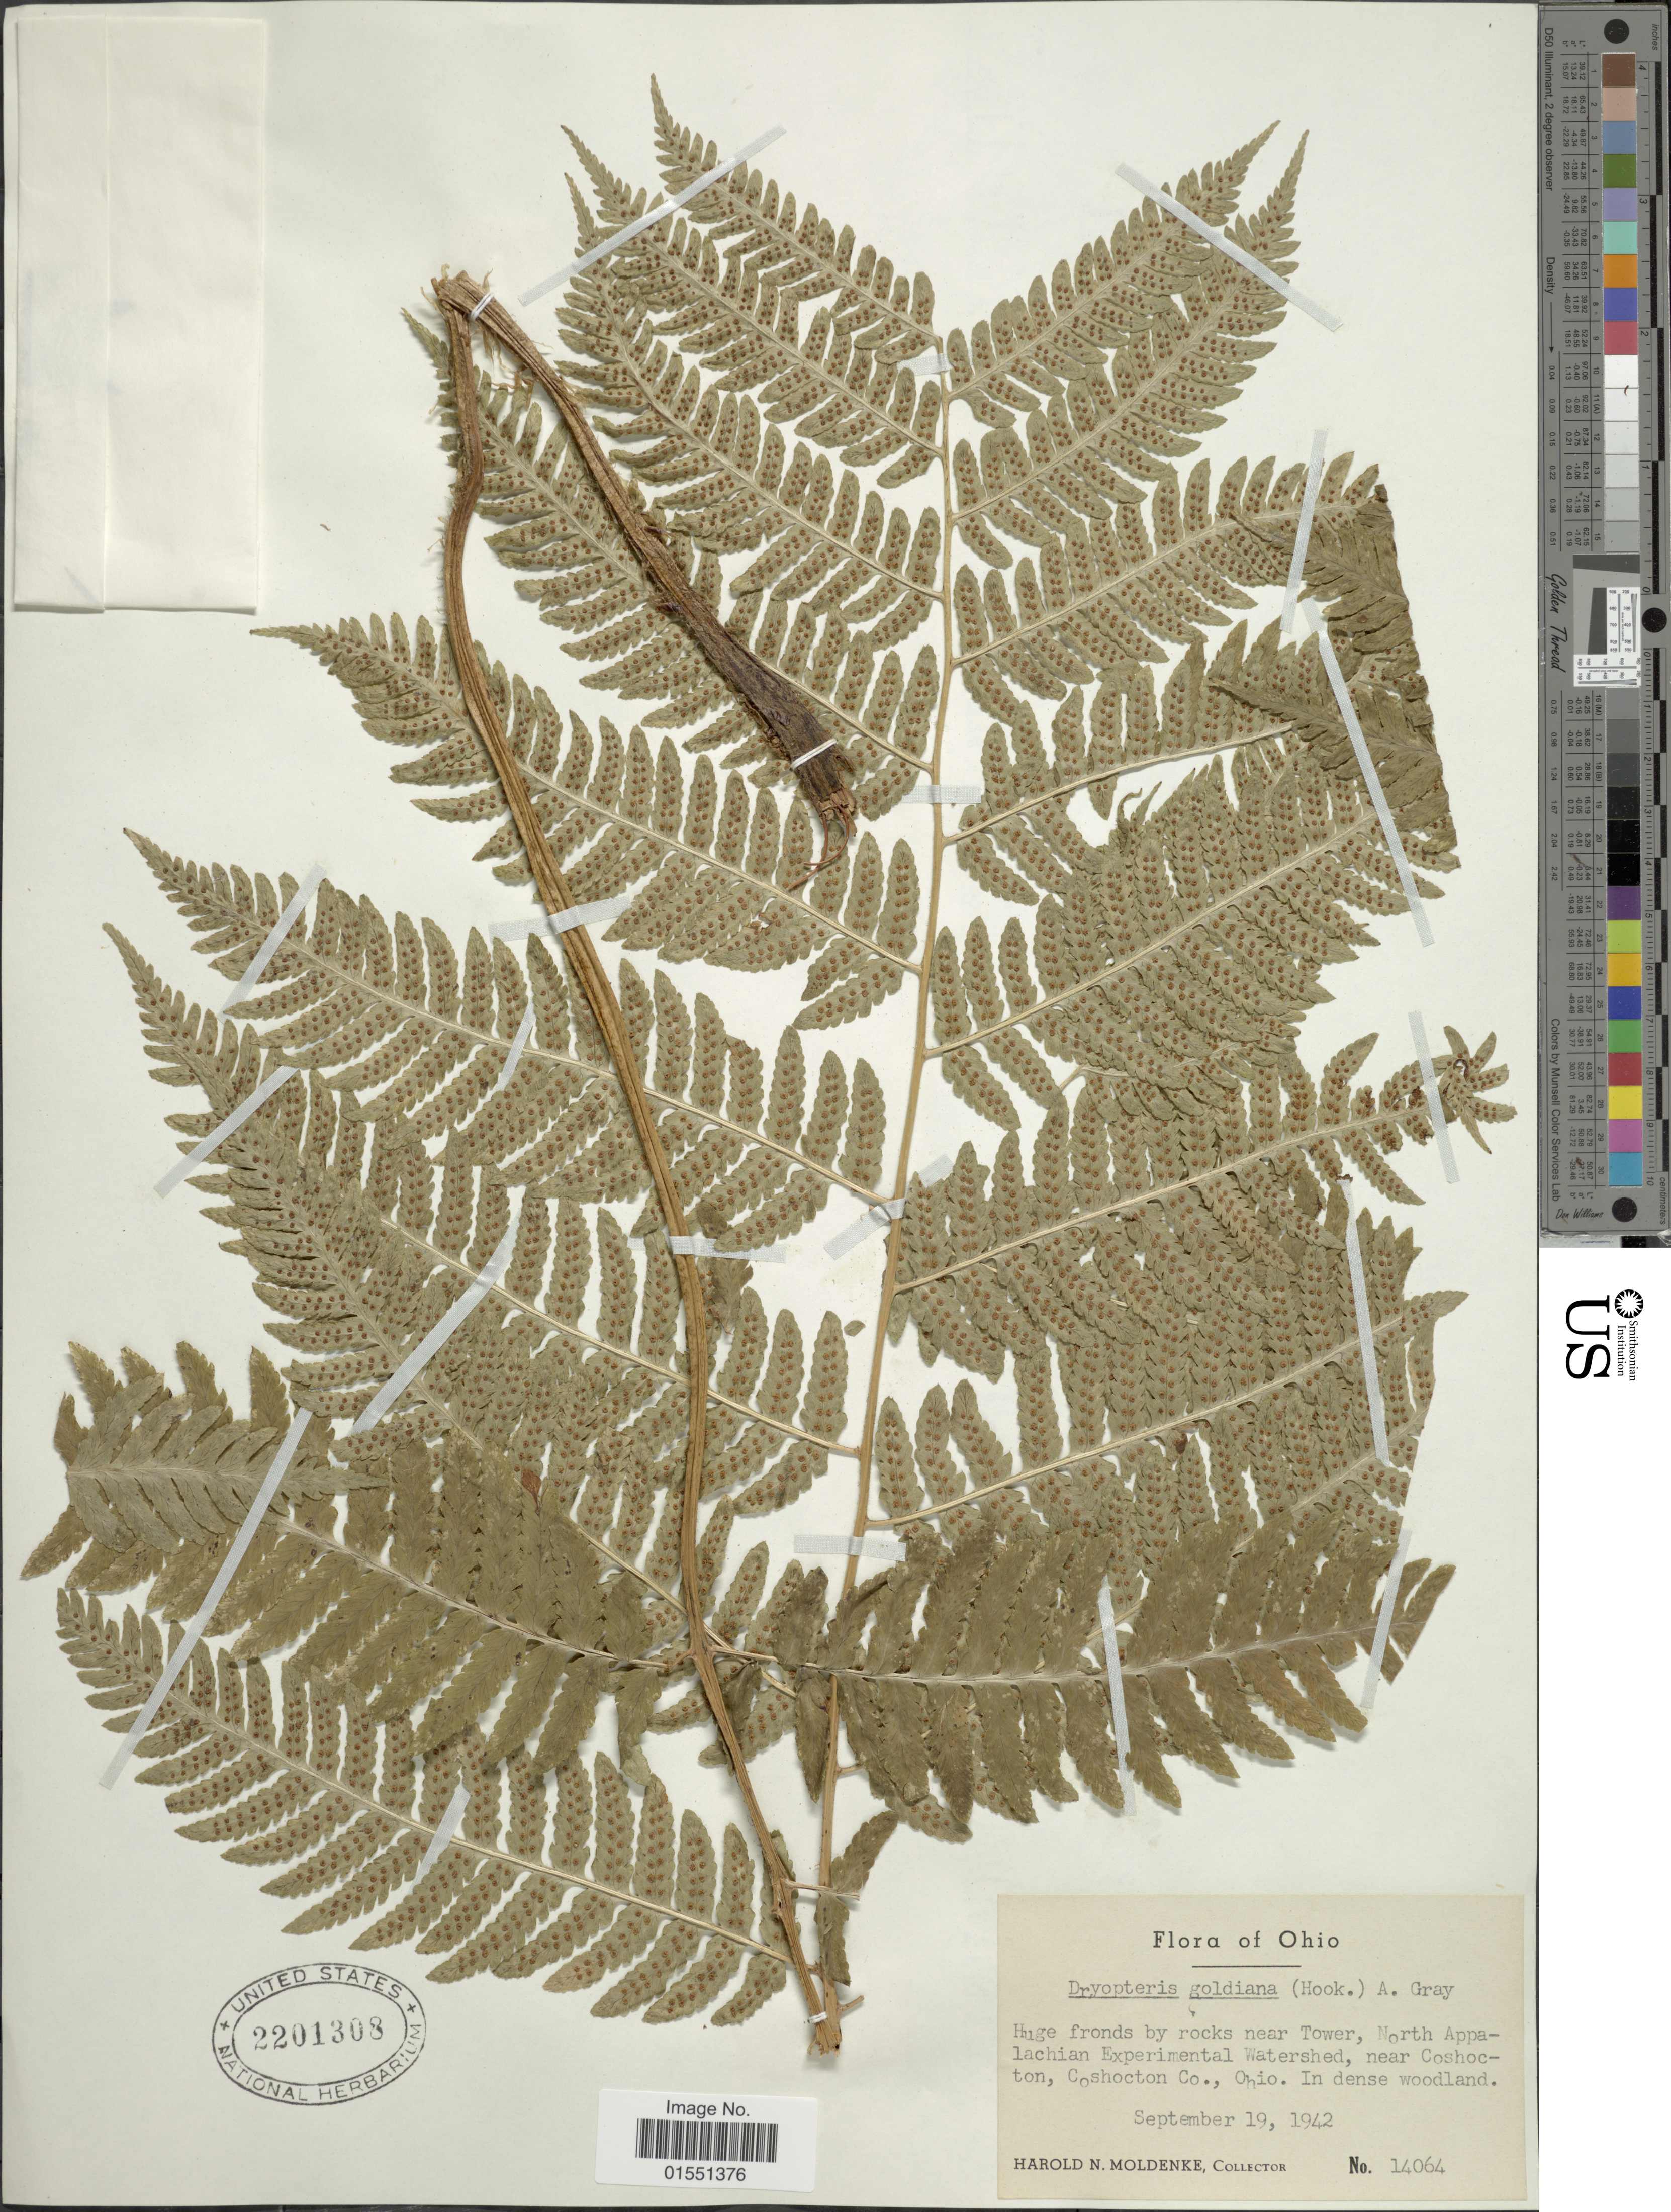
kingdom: Plantae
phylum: Tracheophyta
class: Polypodiopsida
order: Polypodiales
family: Dryopteridaceae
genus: Dryopteris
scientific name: Dryopteris goldiana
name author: (Hook. ex Goldie) A. Gray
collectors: H. N. Moldenke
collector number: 14064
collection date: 1942-09-19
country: United States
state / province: Ohio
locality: Huge fronds by rocks near Tower, North Appalachian Experimental Watershed, near Coshocton, Coshocton Co.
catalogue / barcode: US 2201308